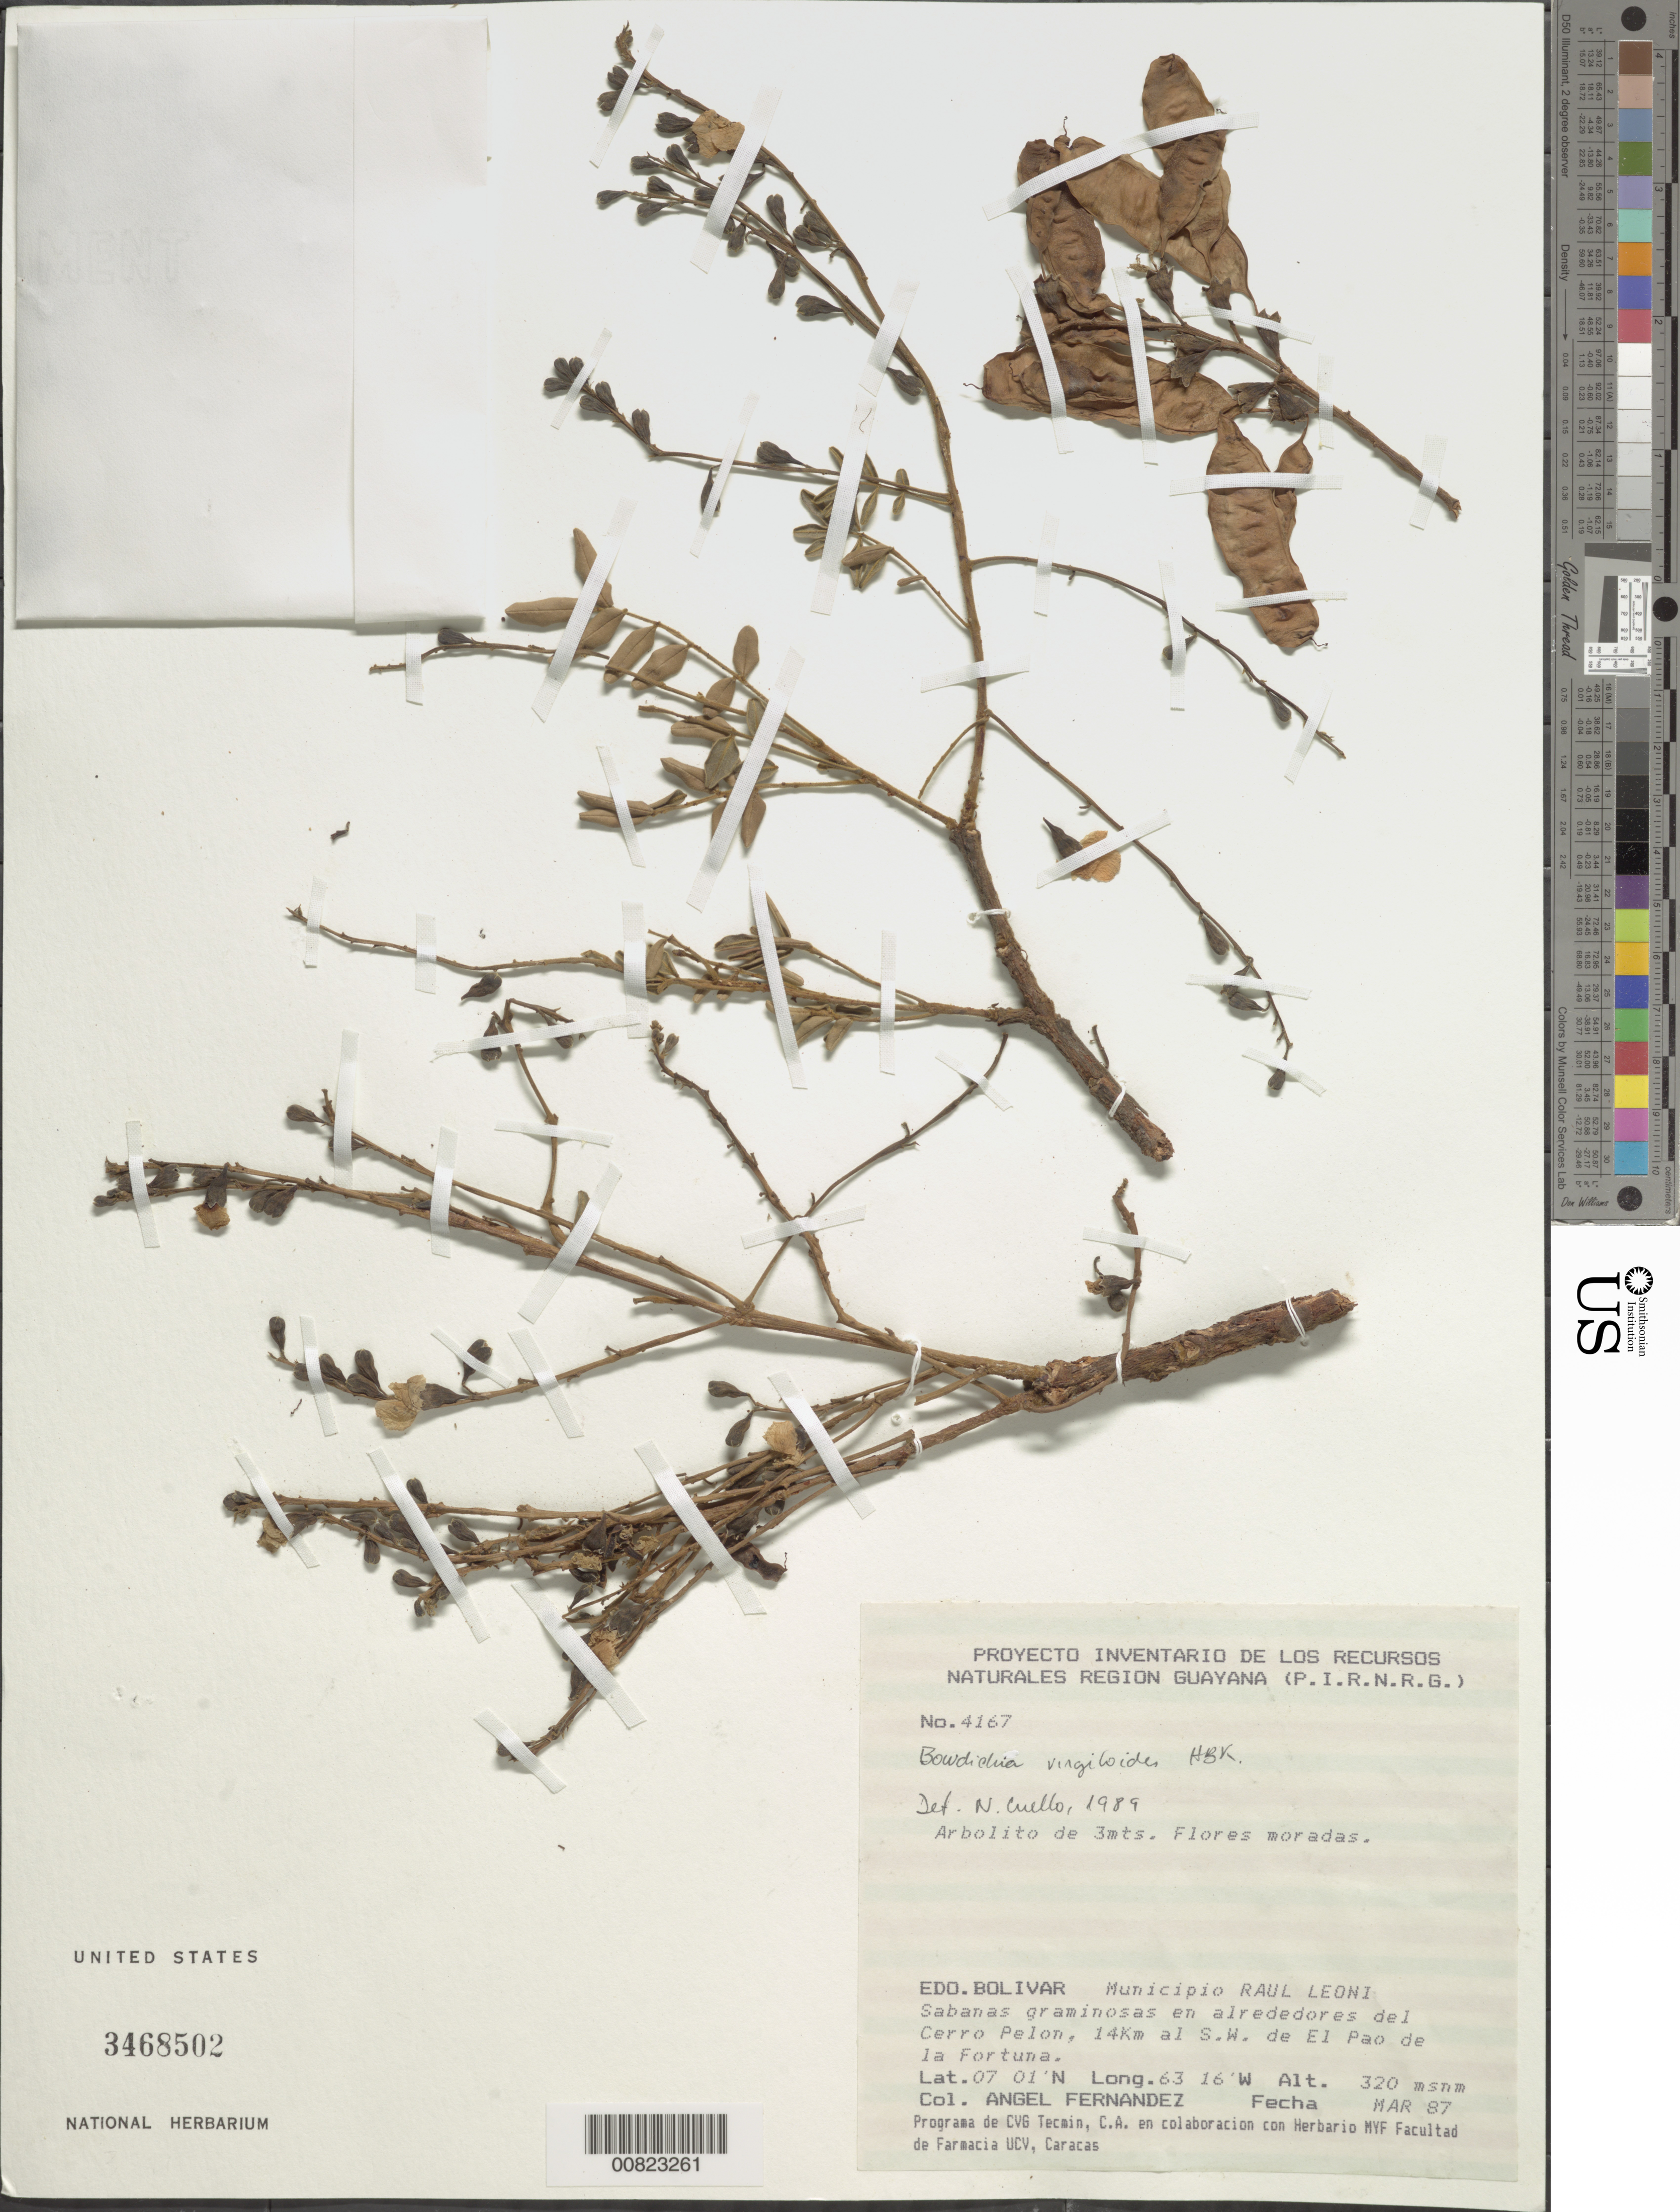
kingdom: Plantae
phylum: Tracheophyta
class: Magnoliopsida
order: Fabales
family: Fabaceae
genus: Bowdichia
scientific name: Bowdichia virgilioides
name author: Kunth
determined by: Cuello, Nidia L.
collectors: A. Fernández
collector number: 4167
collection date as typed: Mar-87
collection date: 1987-03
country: Venezuela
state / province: Bolívar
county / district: Angostura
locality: Mun. Raúl Leoni [=Angostura], Cerro Pelon, 14 km SW de El Pao de la Fortuna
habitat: Sabanas graminosas en alrededores del cerro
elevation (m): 320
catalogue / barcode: US 3468502